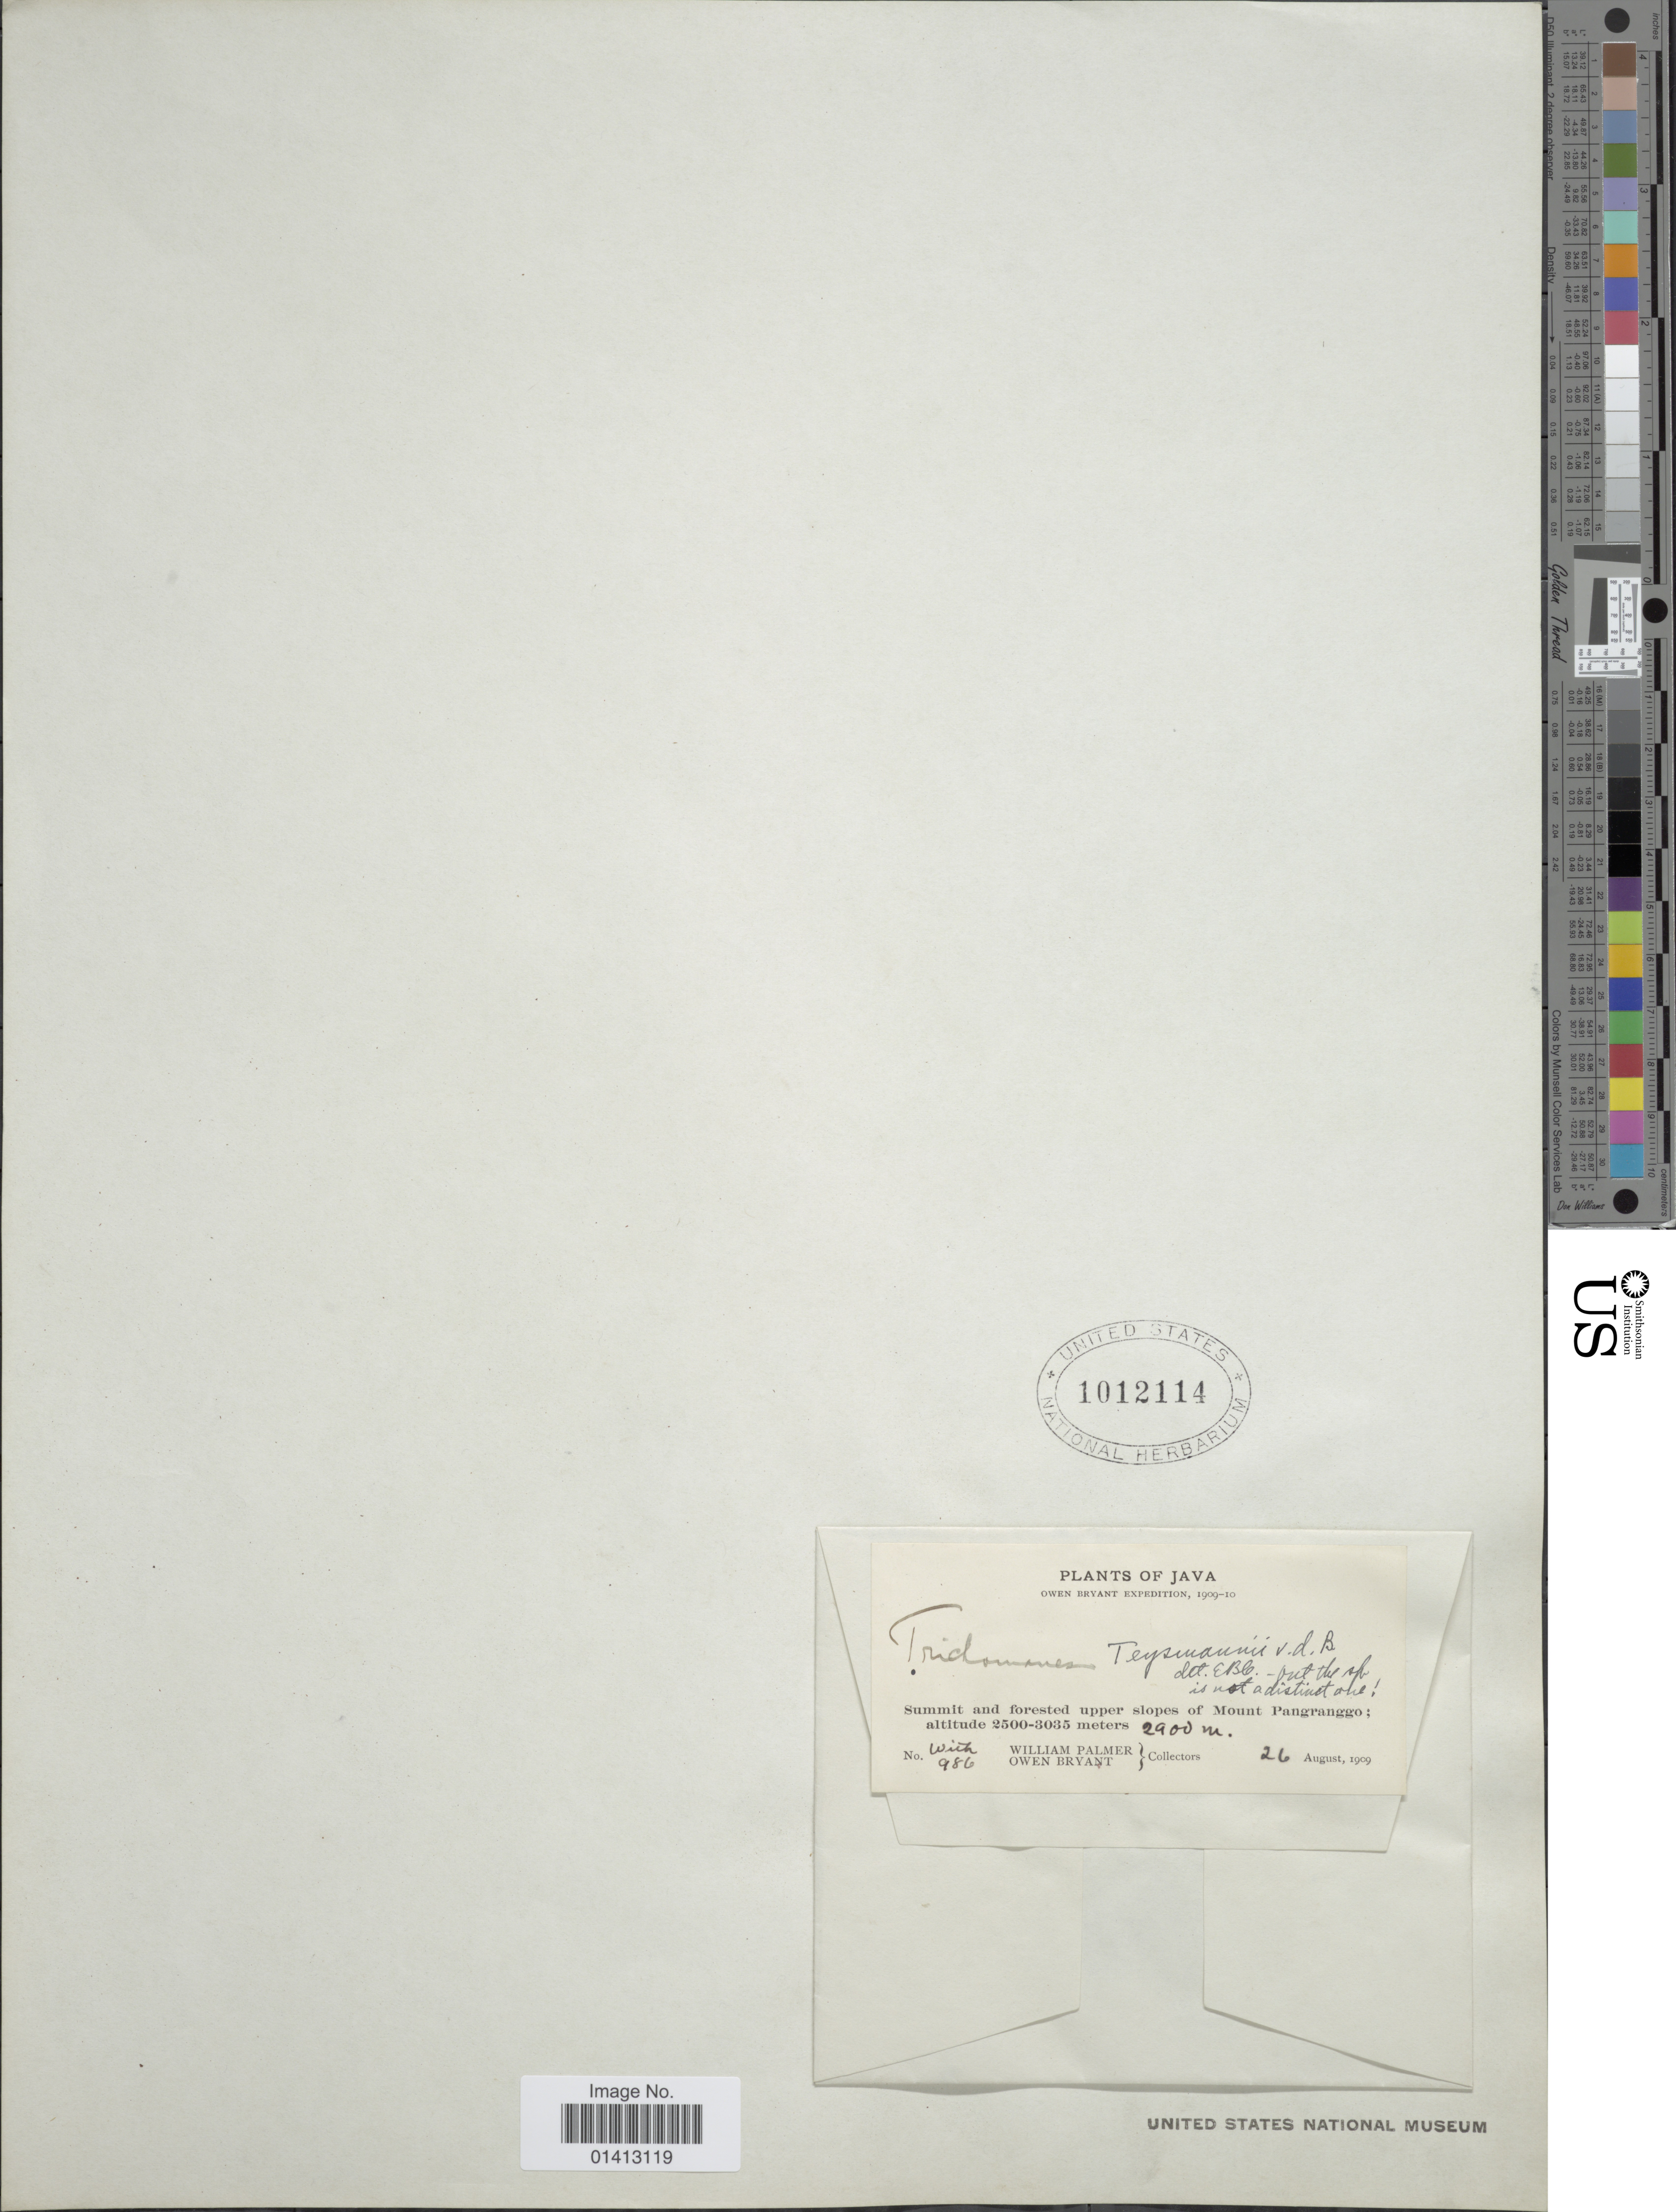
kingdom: Plantae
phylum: Tracheophyta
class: Polypodiopsida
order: Hymenophyllales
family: Hymenophyllaceae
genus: Crepidomanes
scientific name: Crepidomanes teysmannii (Bosch) comb. ined., 2015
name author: (Bosch)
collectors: W. Palmer & O. Bryant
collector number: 986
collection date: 1909-08-26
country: Indonesia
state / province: Java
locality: Summit and forested upper slopes of MKunt Pangranggo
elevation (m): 2500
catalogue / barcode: US 1012114